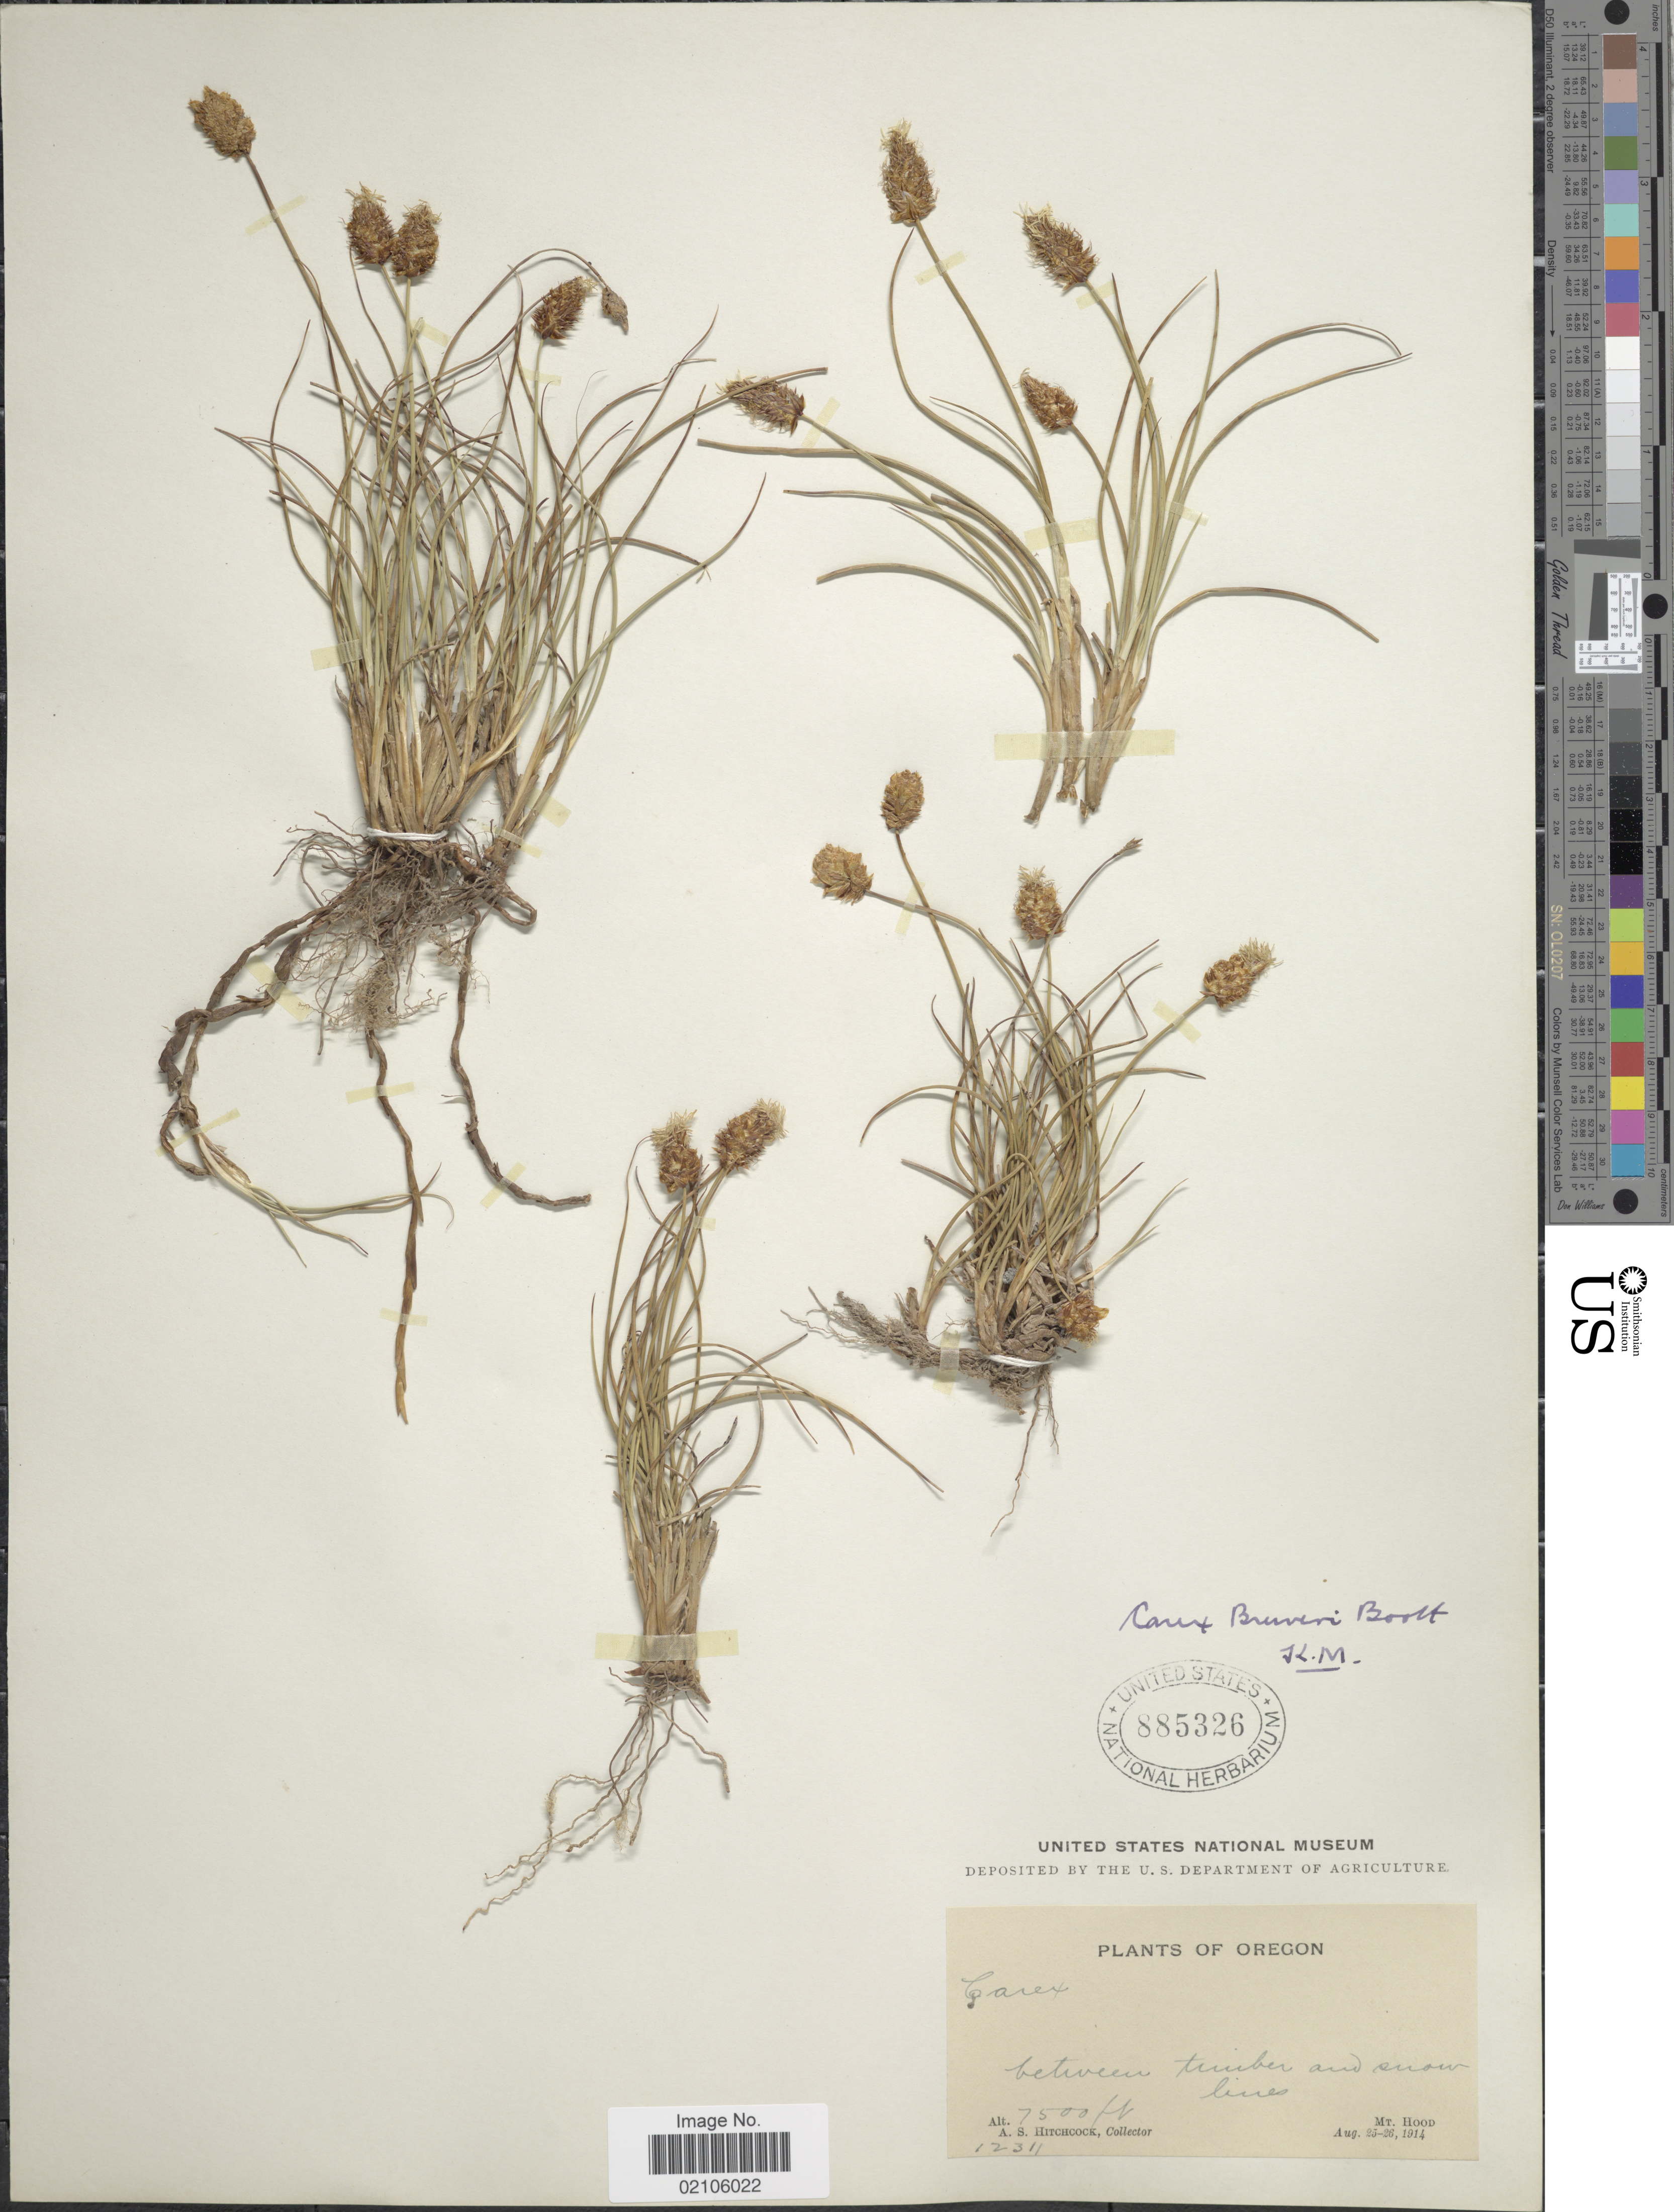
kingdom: Plantae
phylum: Tracheophyta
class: Liliopsida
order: Poales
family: Cyperaceae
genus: Carex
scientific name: Carex breweri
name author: Boott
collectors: A. S. Hitchcock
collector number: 12311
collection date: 1914-08-25/1914-08-26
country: United States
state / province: Oregon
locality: Between timber and snow lines, Mt Hood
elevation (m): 2286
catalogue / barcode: US 885326